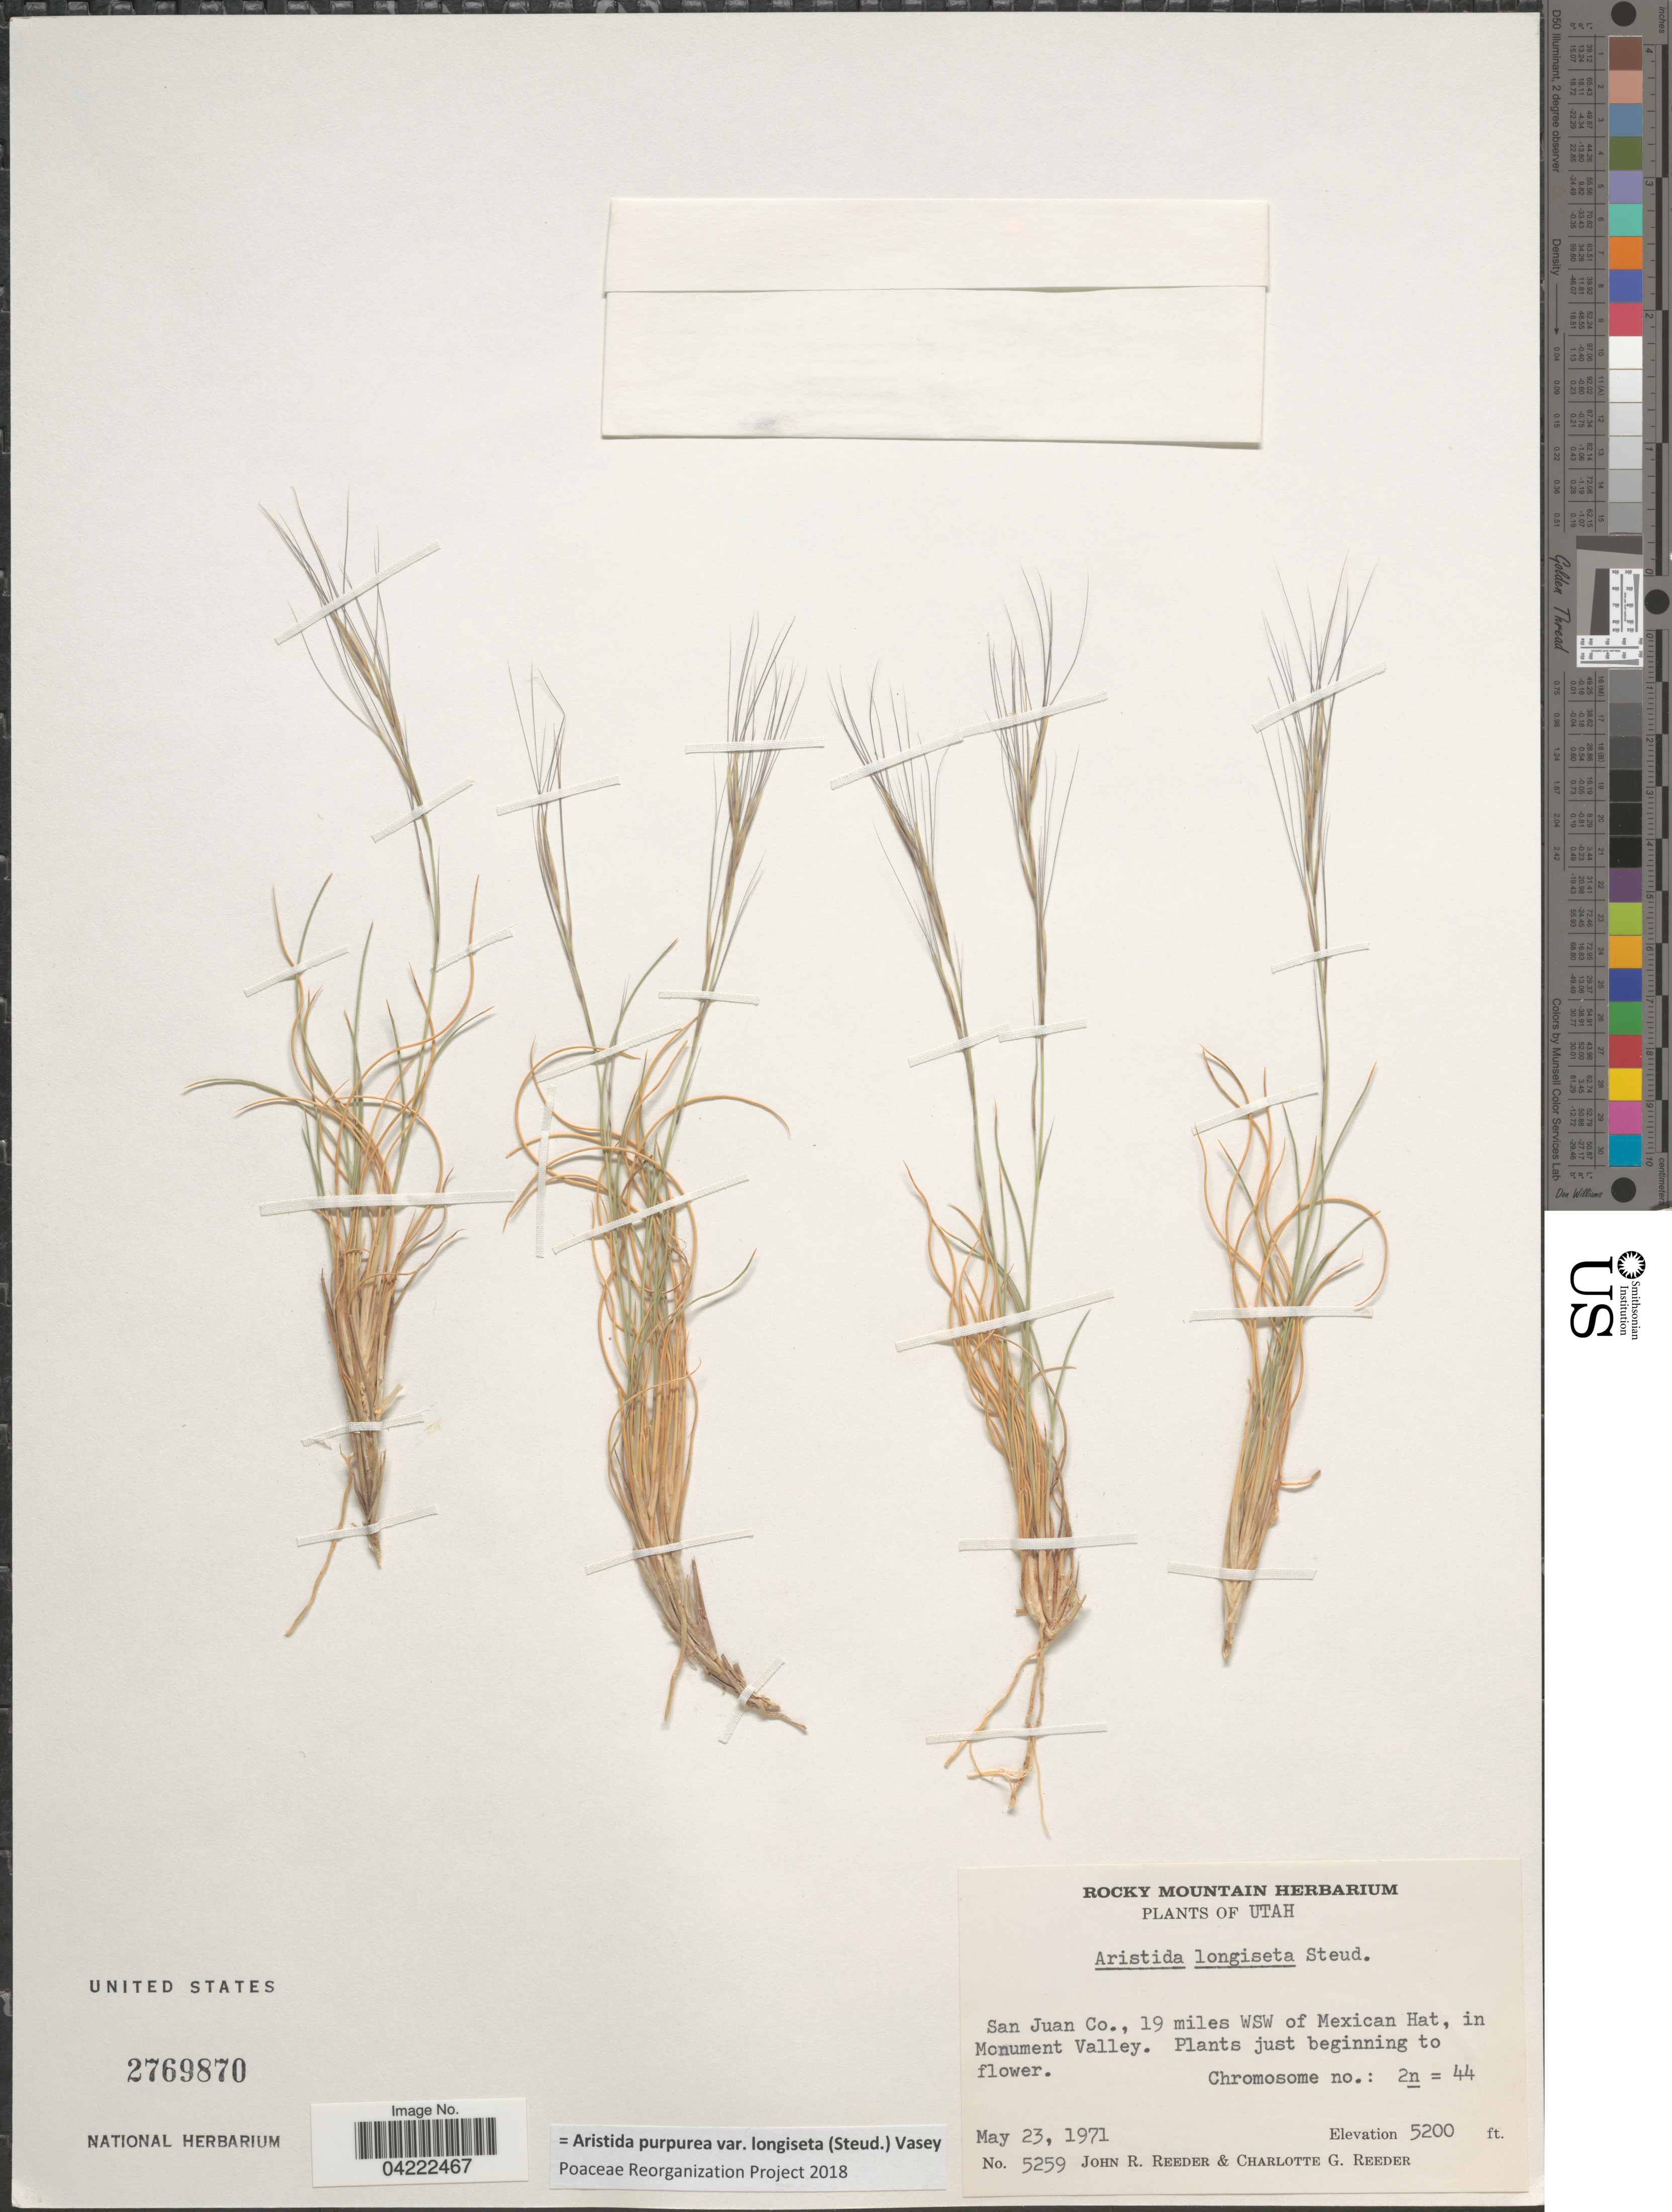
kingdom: Plantae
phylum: Tracheophyta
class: Liliopsida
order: Poales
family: Poaceae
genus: Aristida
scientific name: Aristida purpurea var. longiseta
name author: (Steud.) Vasey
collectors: J. R. Reeder & C. G. Reeder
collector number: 5259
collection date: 1971-05-23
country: United States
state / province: Utah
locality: San Juan Co., 19 miles WSW of Mexican Hat, in Monument Valley.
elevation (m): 1585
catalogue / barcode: US 2769870